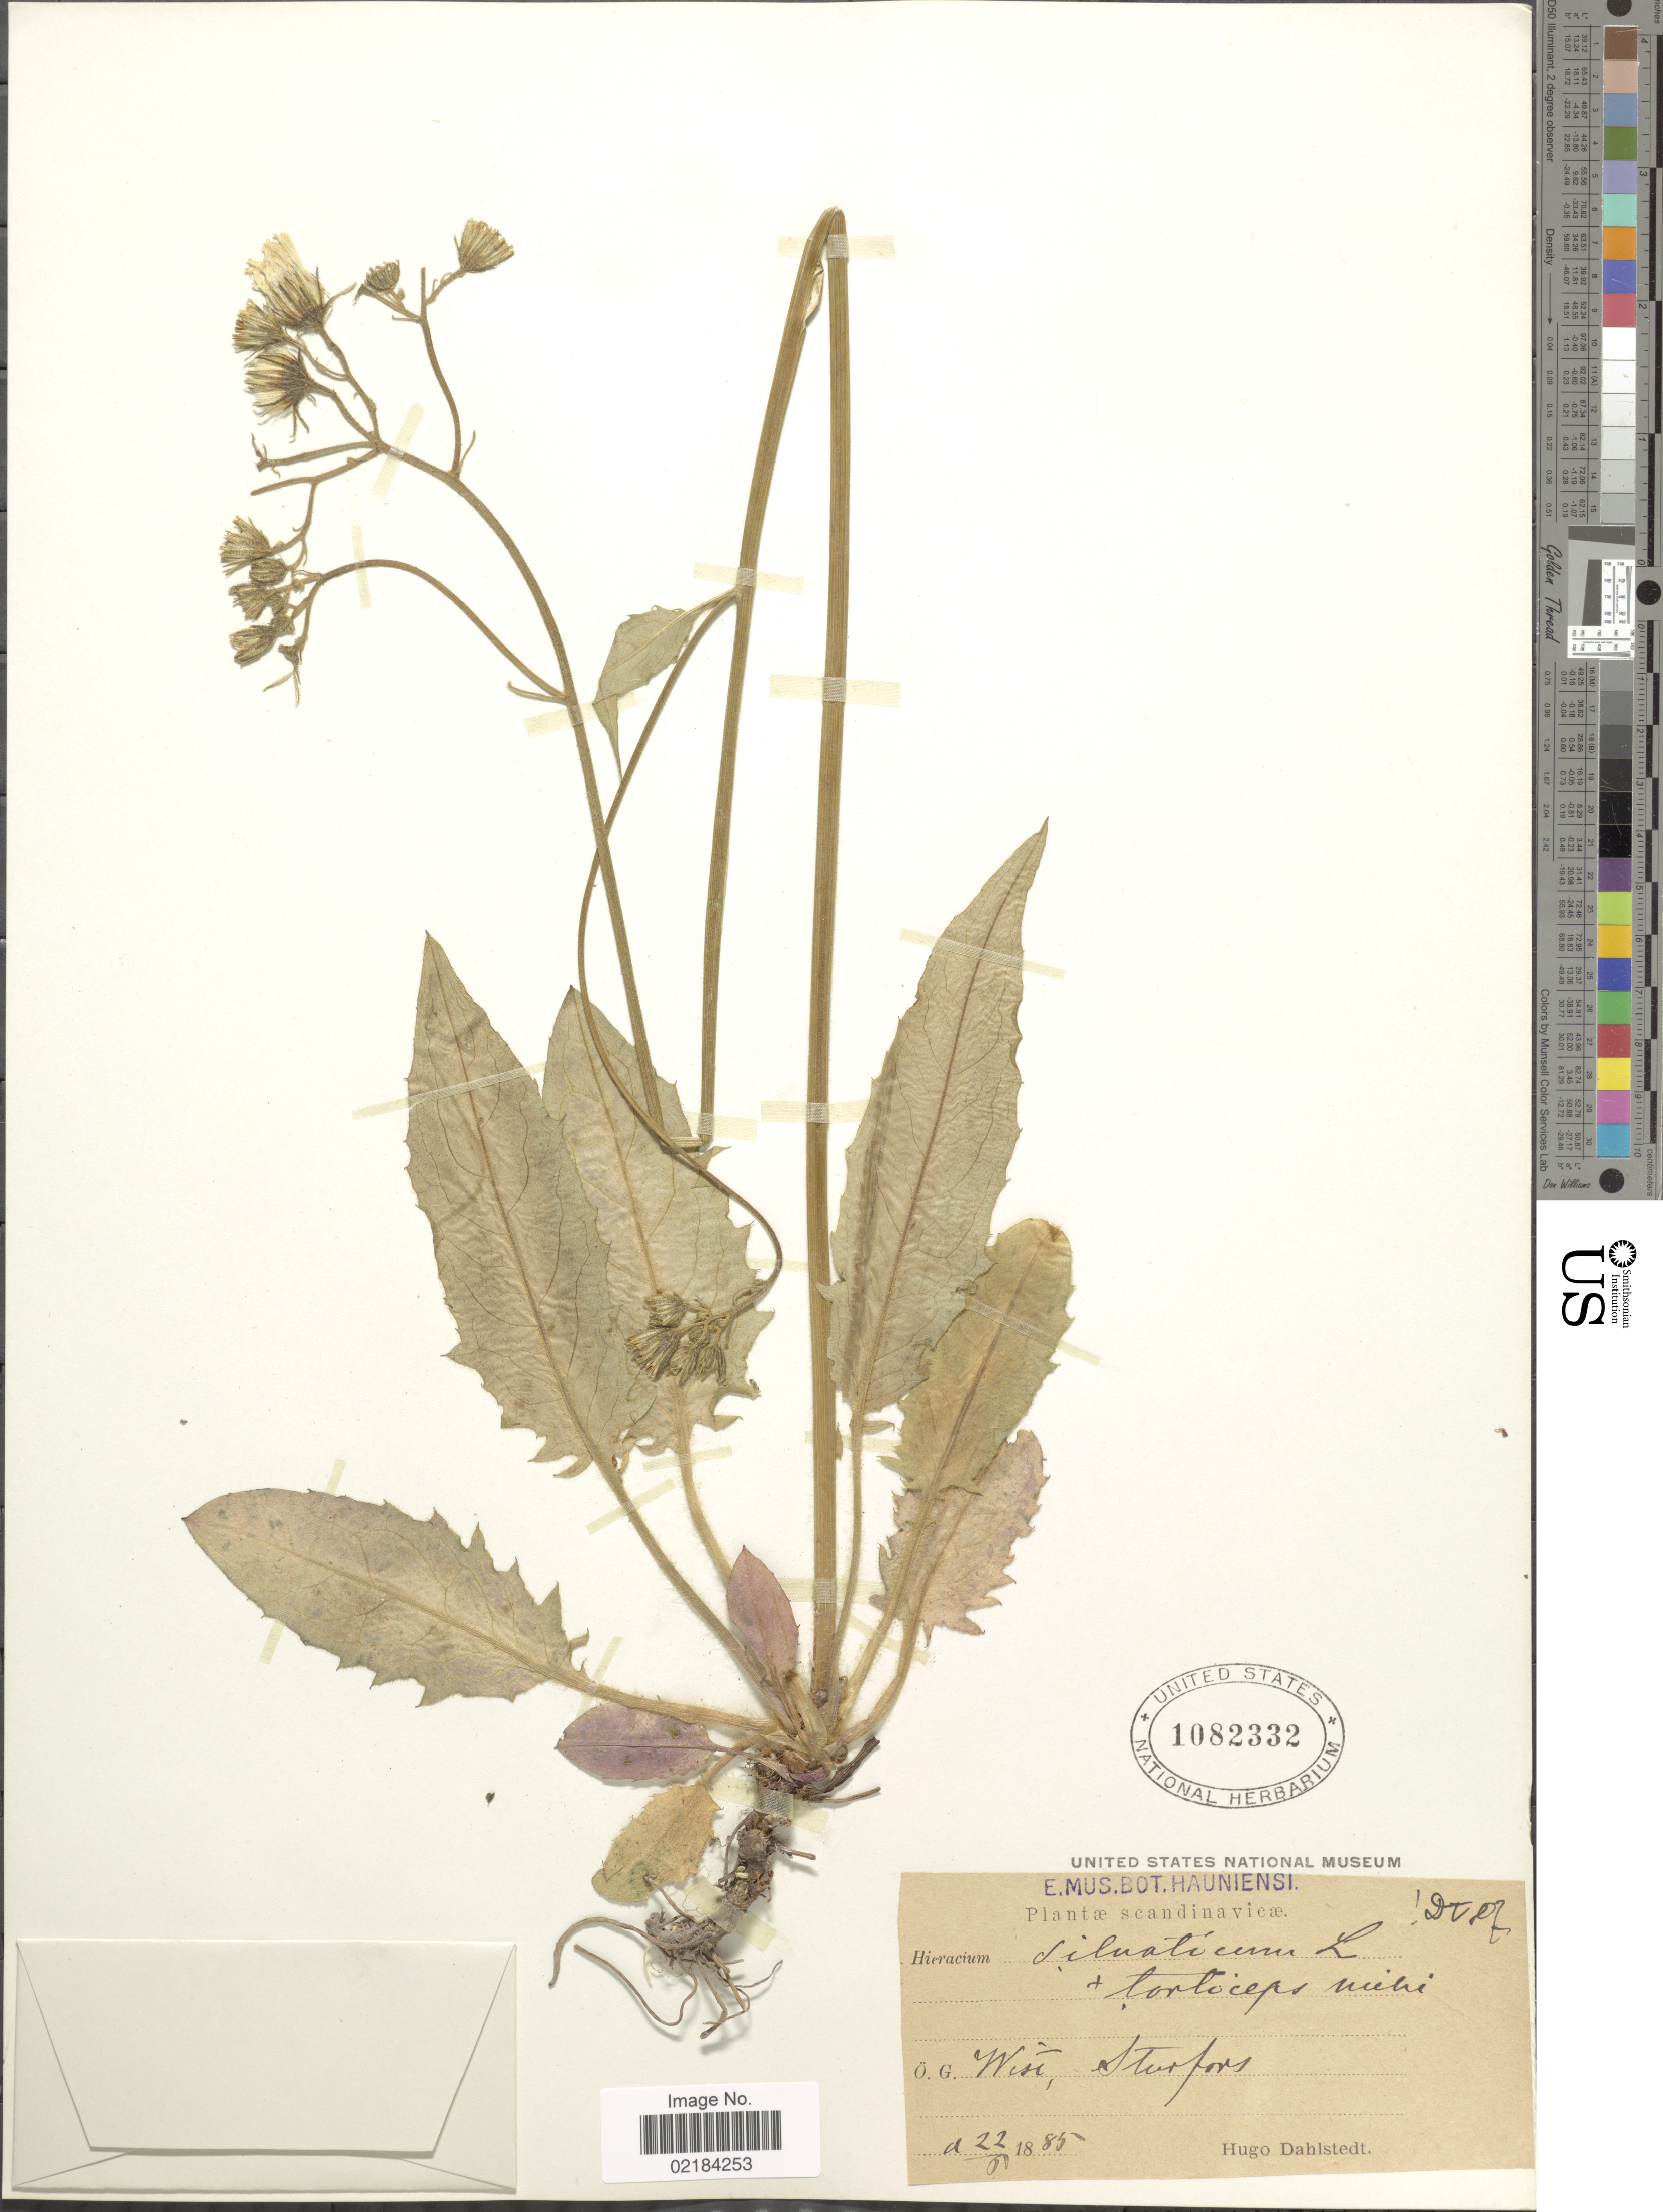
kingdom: Plantae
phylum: Tracheophyta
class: Magnoliopsida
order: Asterales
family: Asteraceae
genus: Hieracium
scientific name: Hieracium sylvaticum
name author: (L.) Gouan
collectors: H. G. Dahlstedt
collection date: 1885-06-22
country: Sweden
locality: Storfors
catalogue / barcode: US 1082332